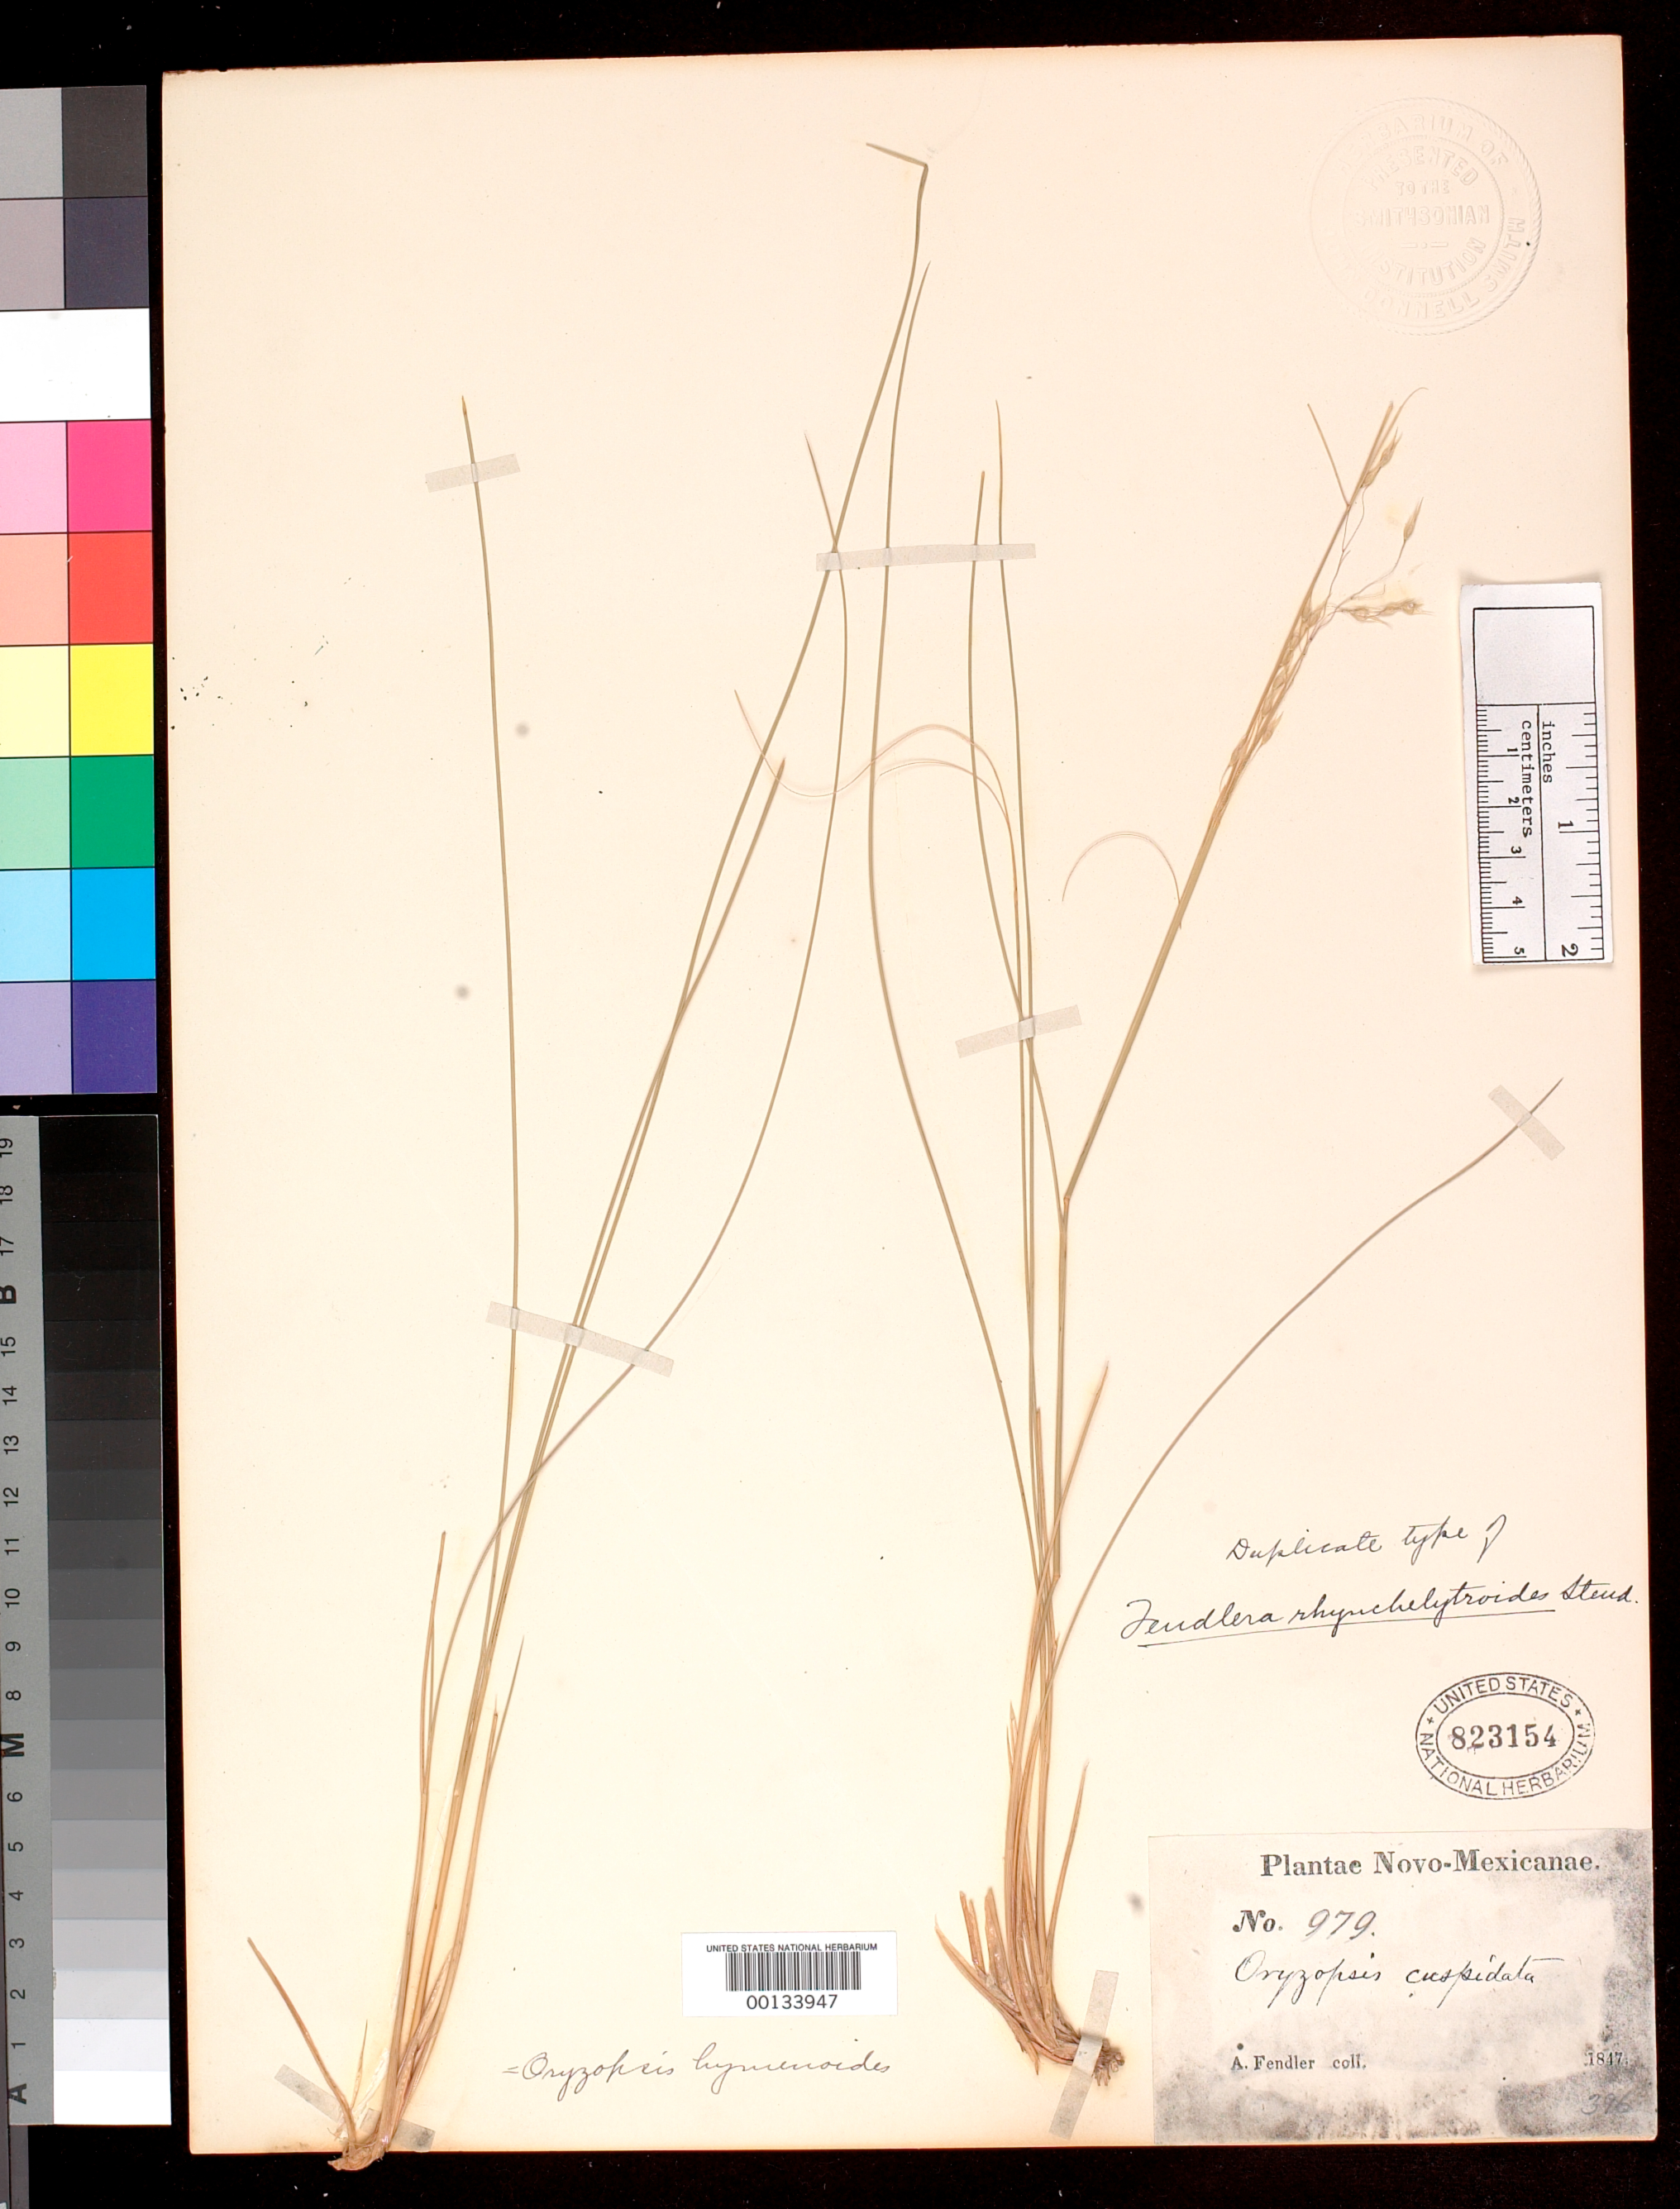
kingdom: Plantae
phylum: Tracheophyta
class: Liliopsida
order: Poales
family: Poaceae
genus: Fendleria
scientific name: Fendleria rhynchelytroides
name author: Steud.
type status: Isotype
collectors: A. Fendler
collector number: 979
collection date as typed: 1847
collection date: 1847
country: United States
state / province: New Mexico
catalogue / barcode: US 823154